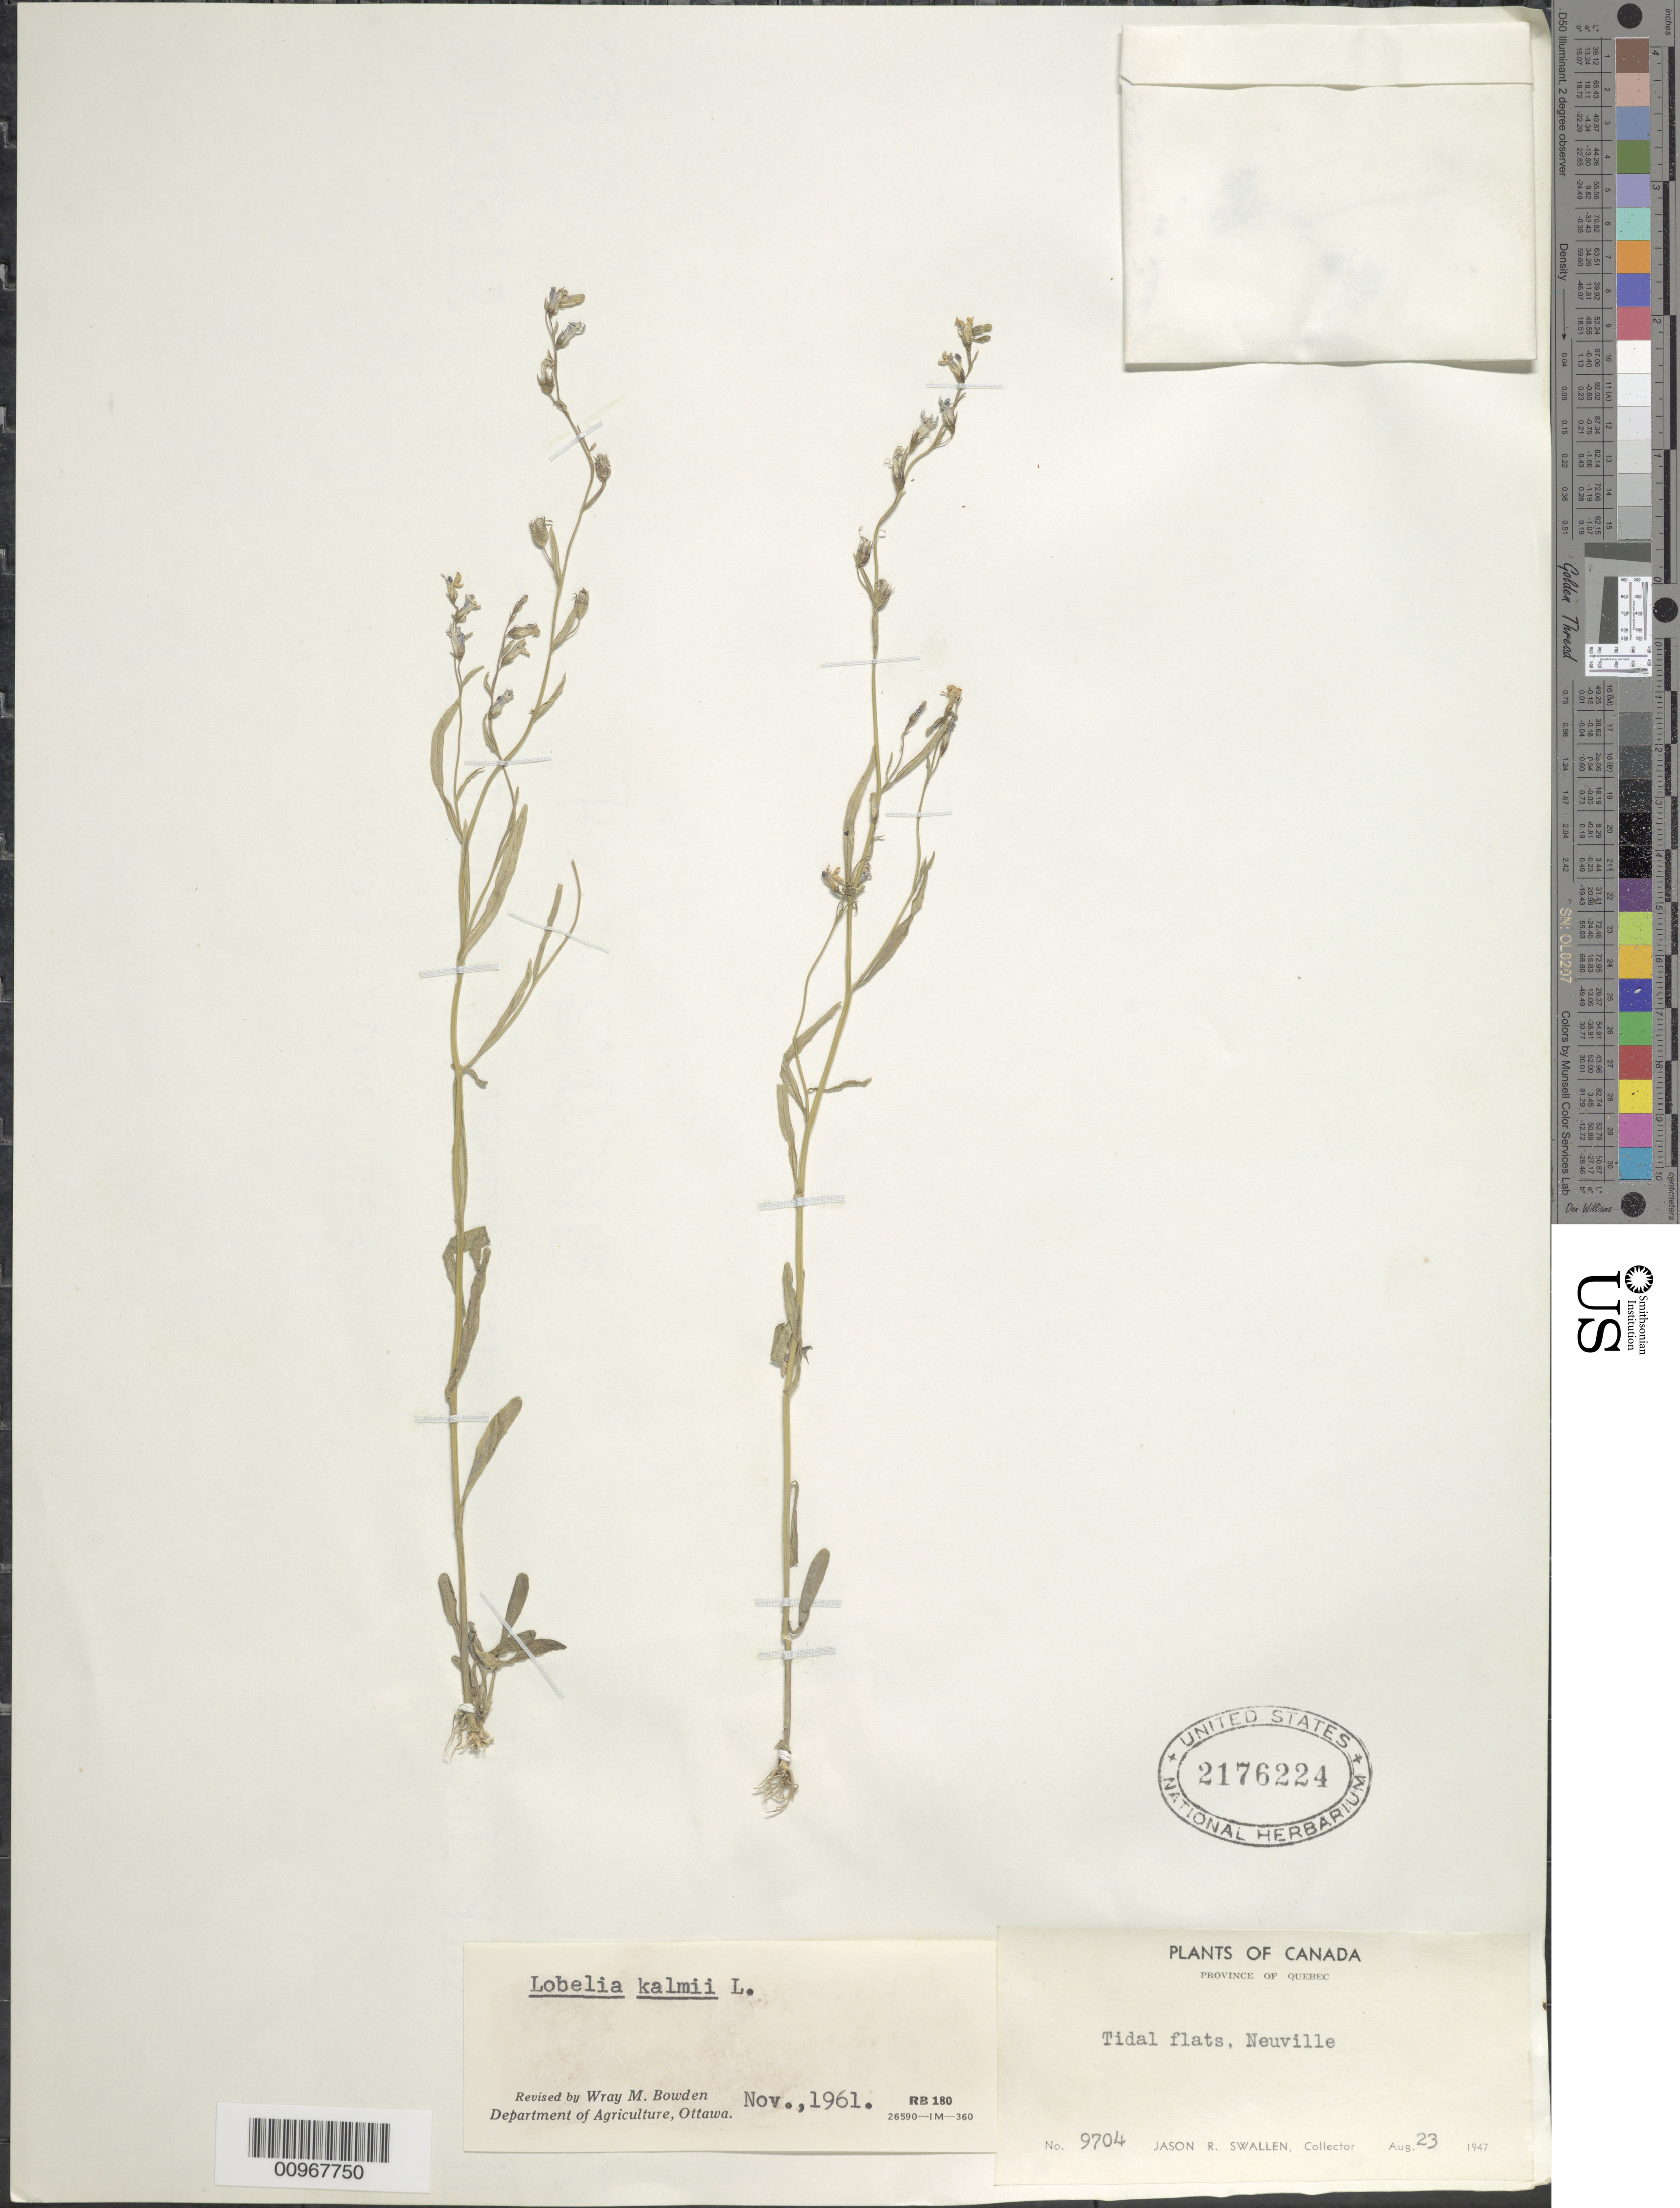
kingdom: Plantae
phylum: Tracheophyta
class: Magnoliopsida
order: Asterales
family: Campanulaceae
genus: Lobelia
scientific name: Lobelia kalmii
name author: L.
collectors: J. R. Swallen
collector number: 9704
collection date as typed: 23 Aug 1947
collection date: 1947-08-23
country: Canada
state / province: Quebec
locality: Neuville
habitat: tidal flats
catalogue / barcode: US 2176224